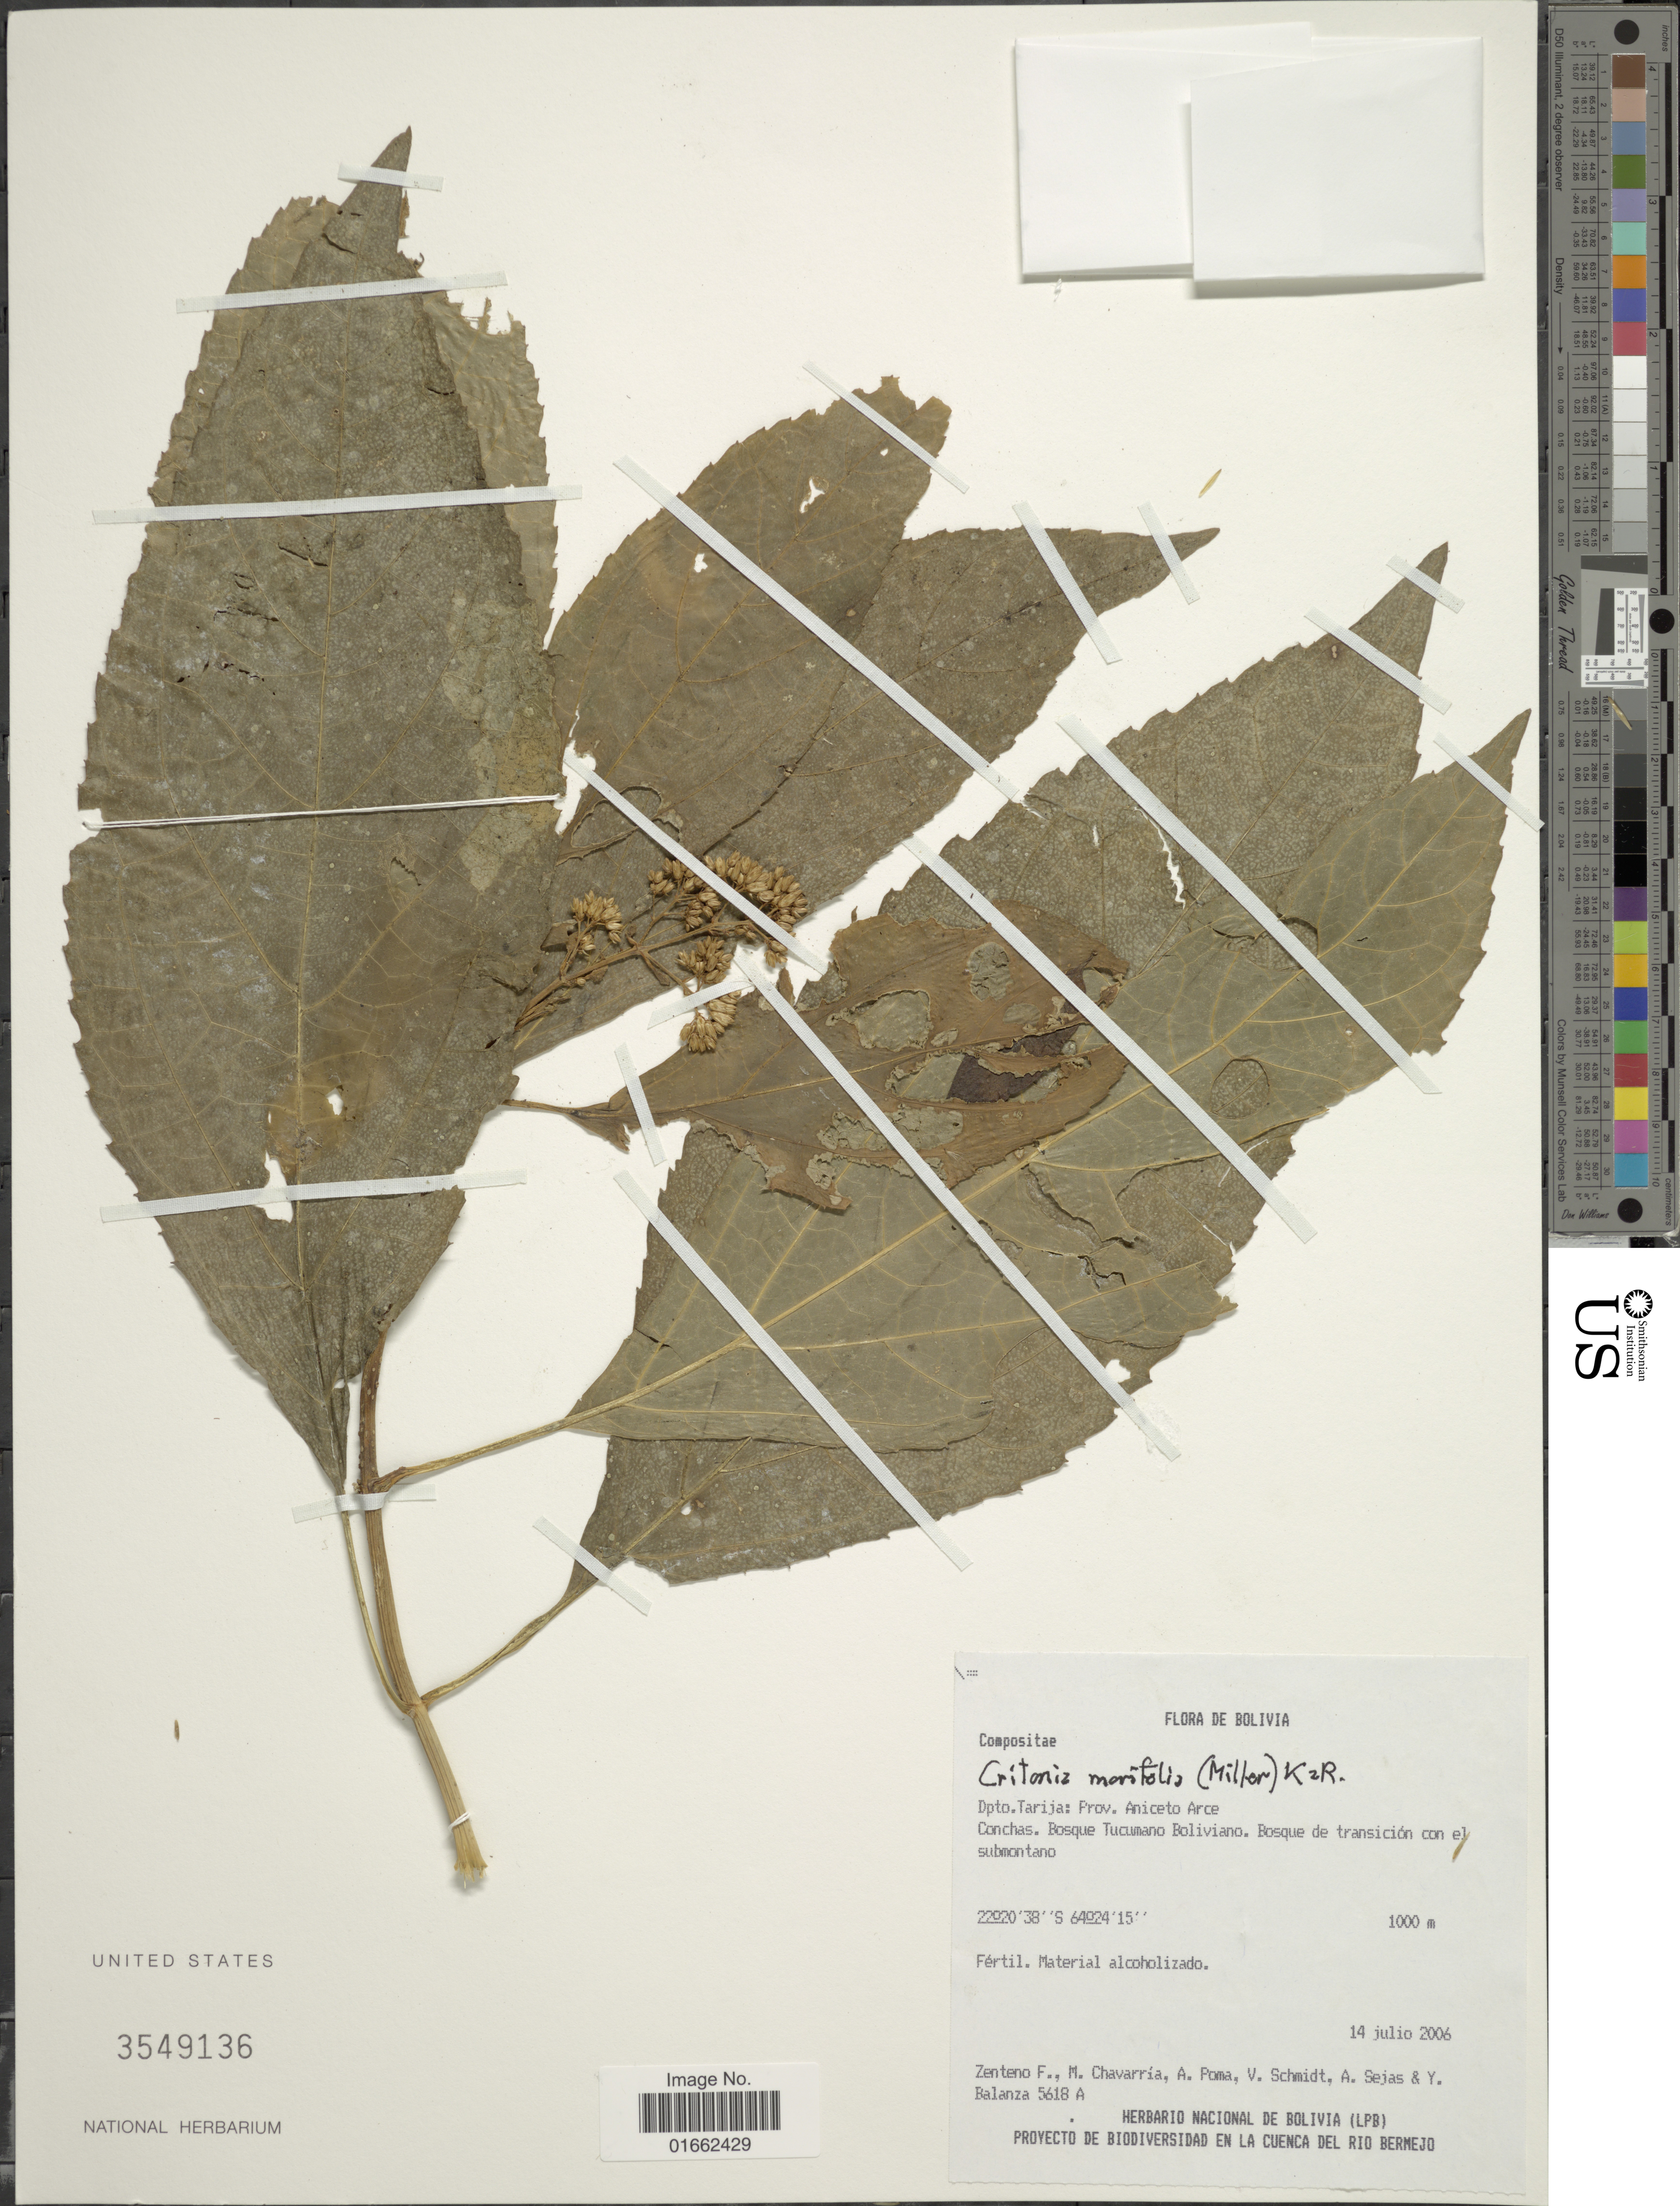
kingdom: Plantae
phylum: Tracheophyta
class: Magnoliopsida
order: Asterales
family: Asteraceae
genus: Critonia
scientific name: Critonia morifolia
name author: (Mill.) R.M. King & H. Rob.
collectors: F. Zenteno, M. Chavarria, A. Poma, V. Schmidt & et al.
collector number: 5618A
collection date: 2006-07-14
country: Bolivia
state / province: Tarija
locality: Prov. Aniceto Arce, Conchas, Bosque Tucumano Boliviano, bosque de tranción con el submontano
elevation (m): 1000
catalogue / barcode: US 3549136